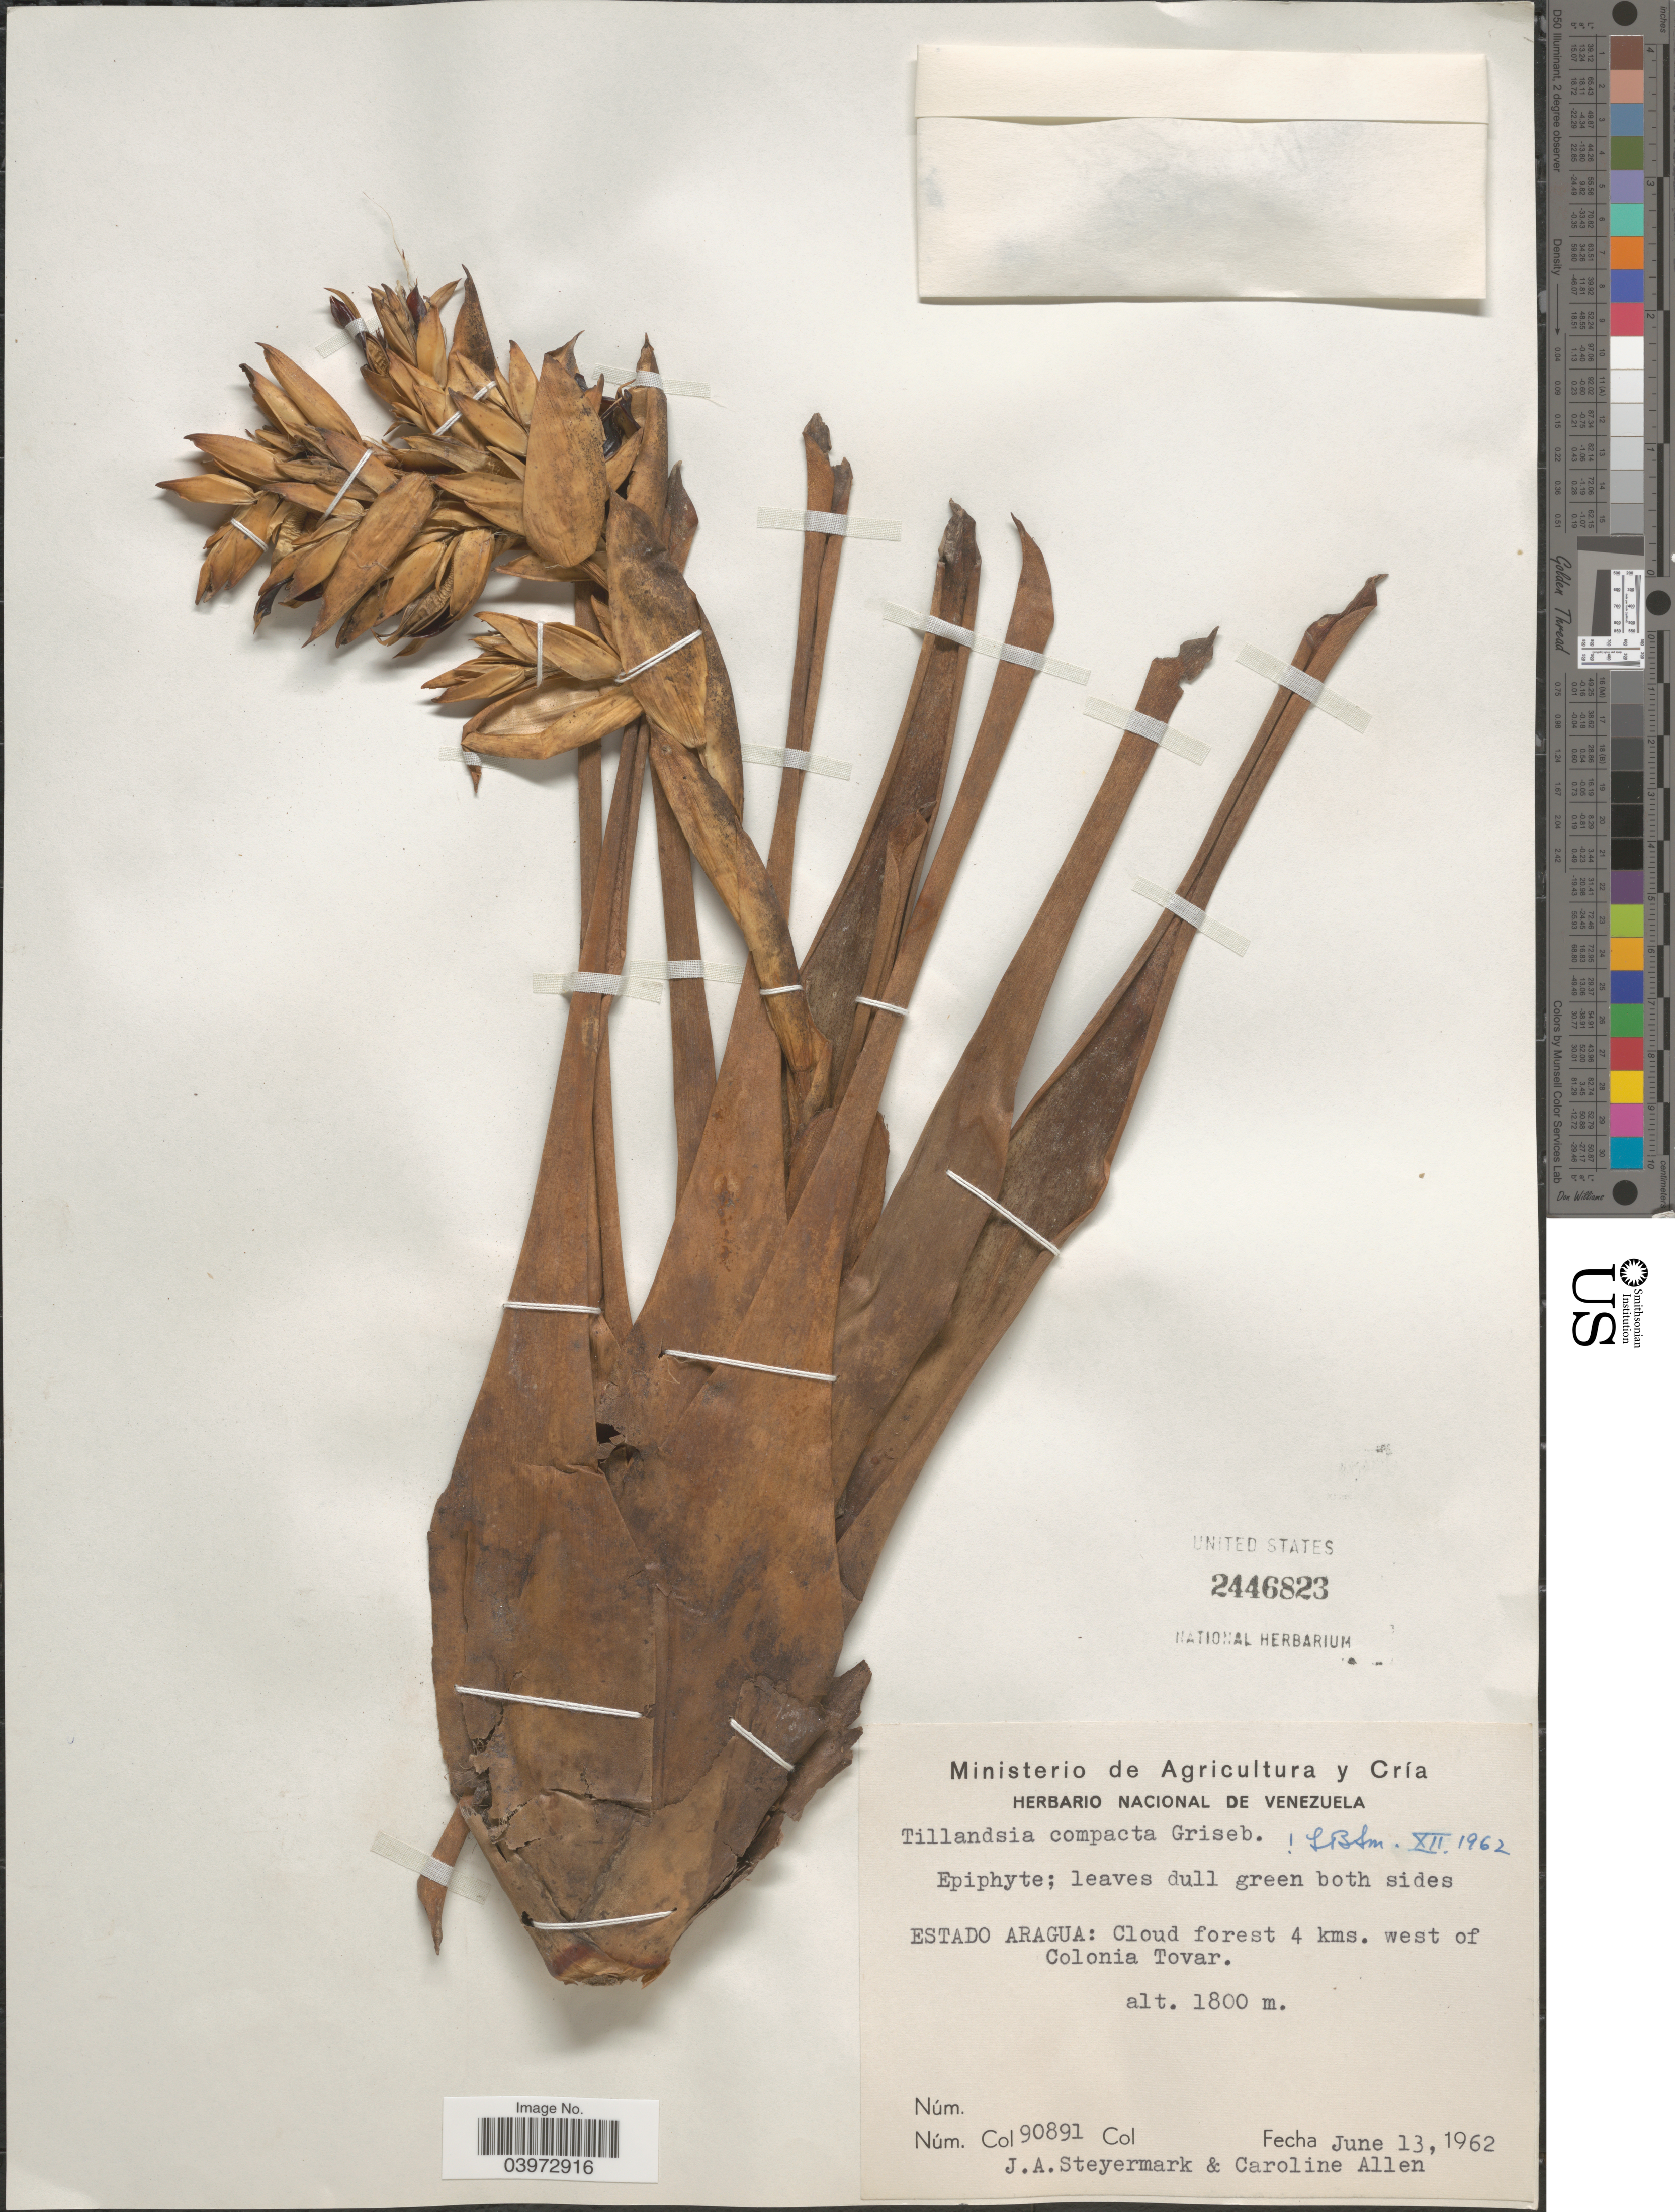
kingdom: Plantae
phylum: Tracheophyta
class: Liliopsida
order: Poales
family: Bromeliaceae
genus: Tillandsia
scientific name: Tillandsia compacta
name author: Griseb.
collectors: J. Steyermark & C. K. Allen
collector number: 90891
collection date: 1962-06-13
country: Venezuela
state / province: Aragua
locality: Cloud forest 4 kms. west of Colonia Tovar.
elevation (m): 1800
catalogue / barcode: US 2446823